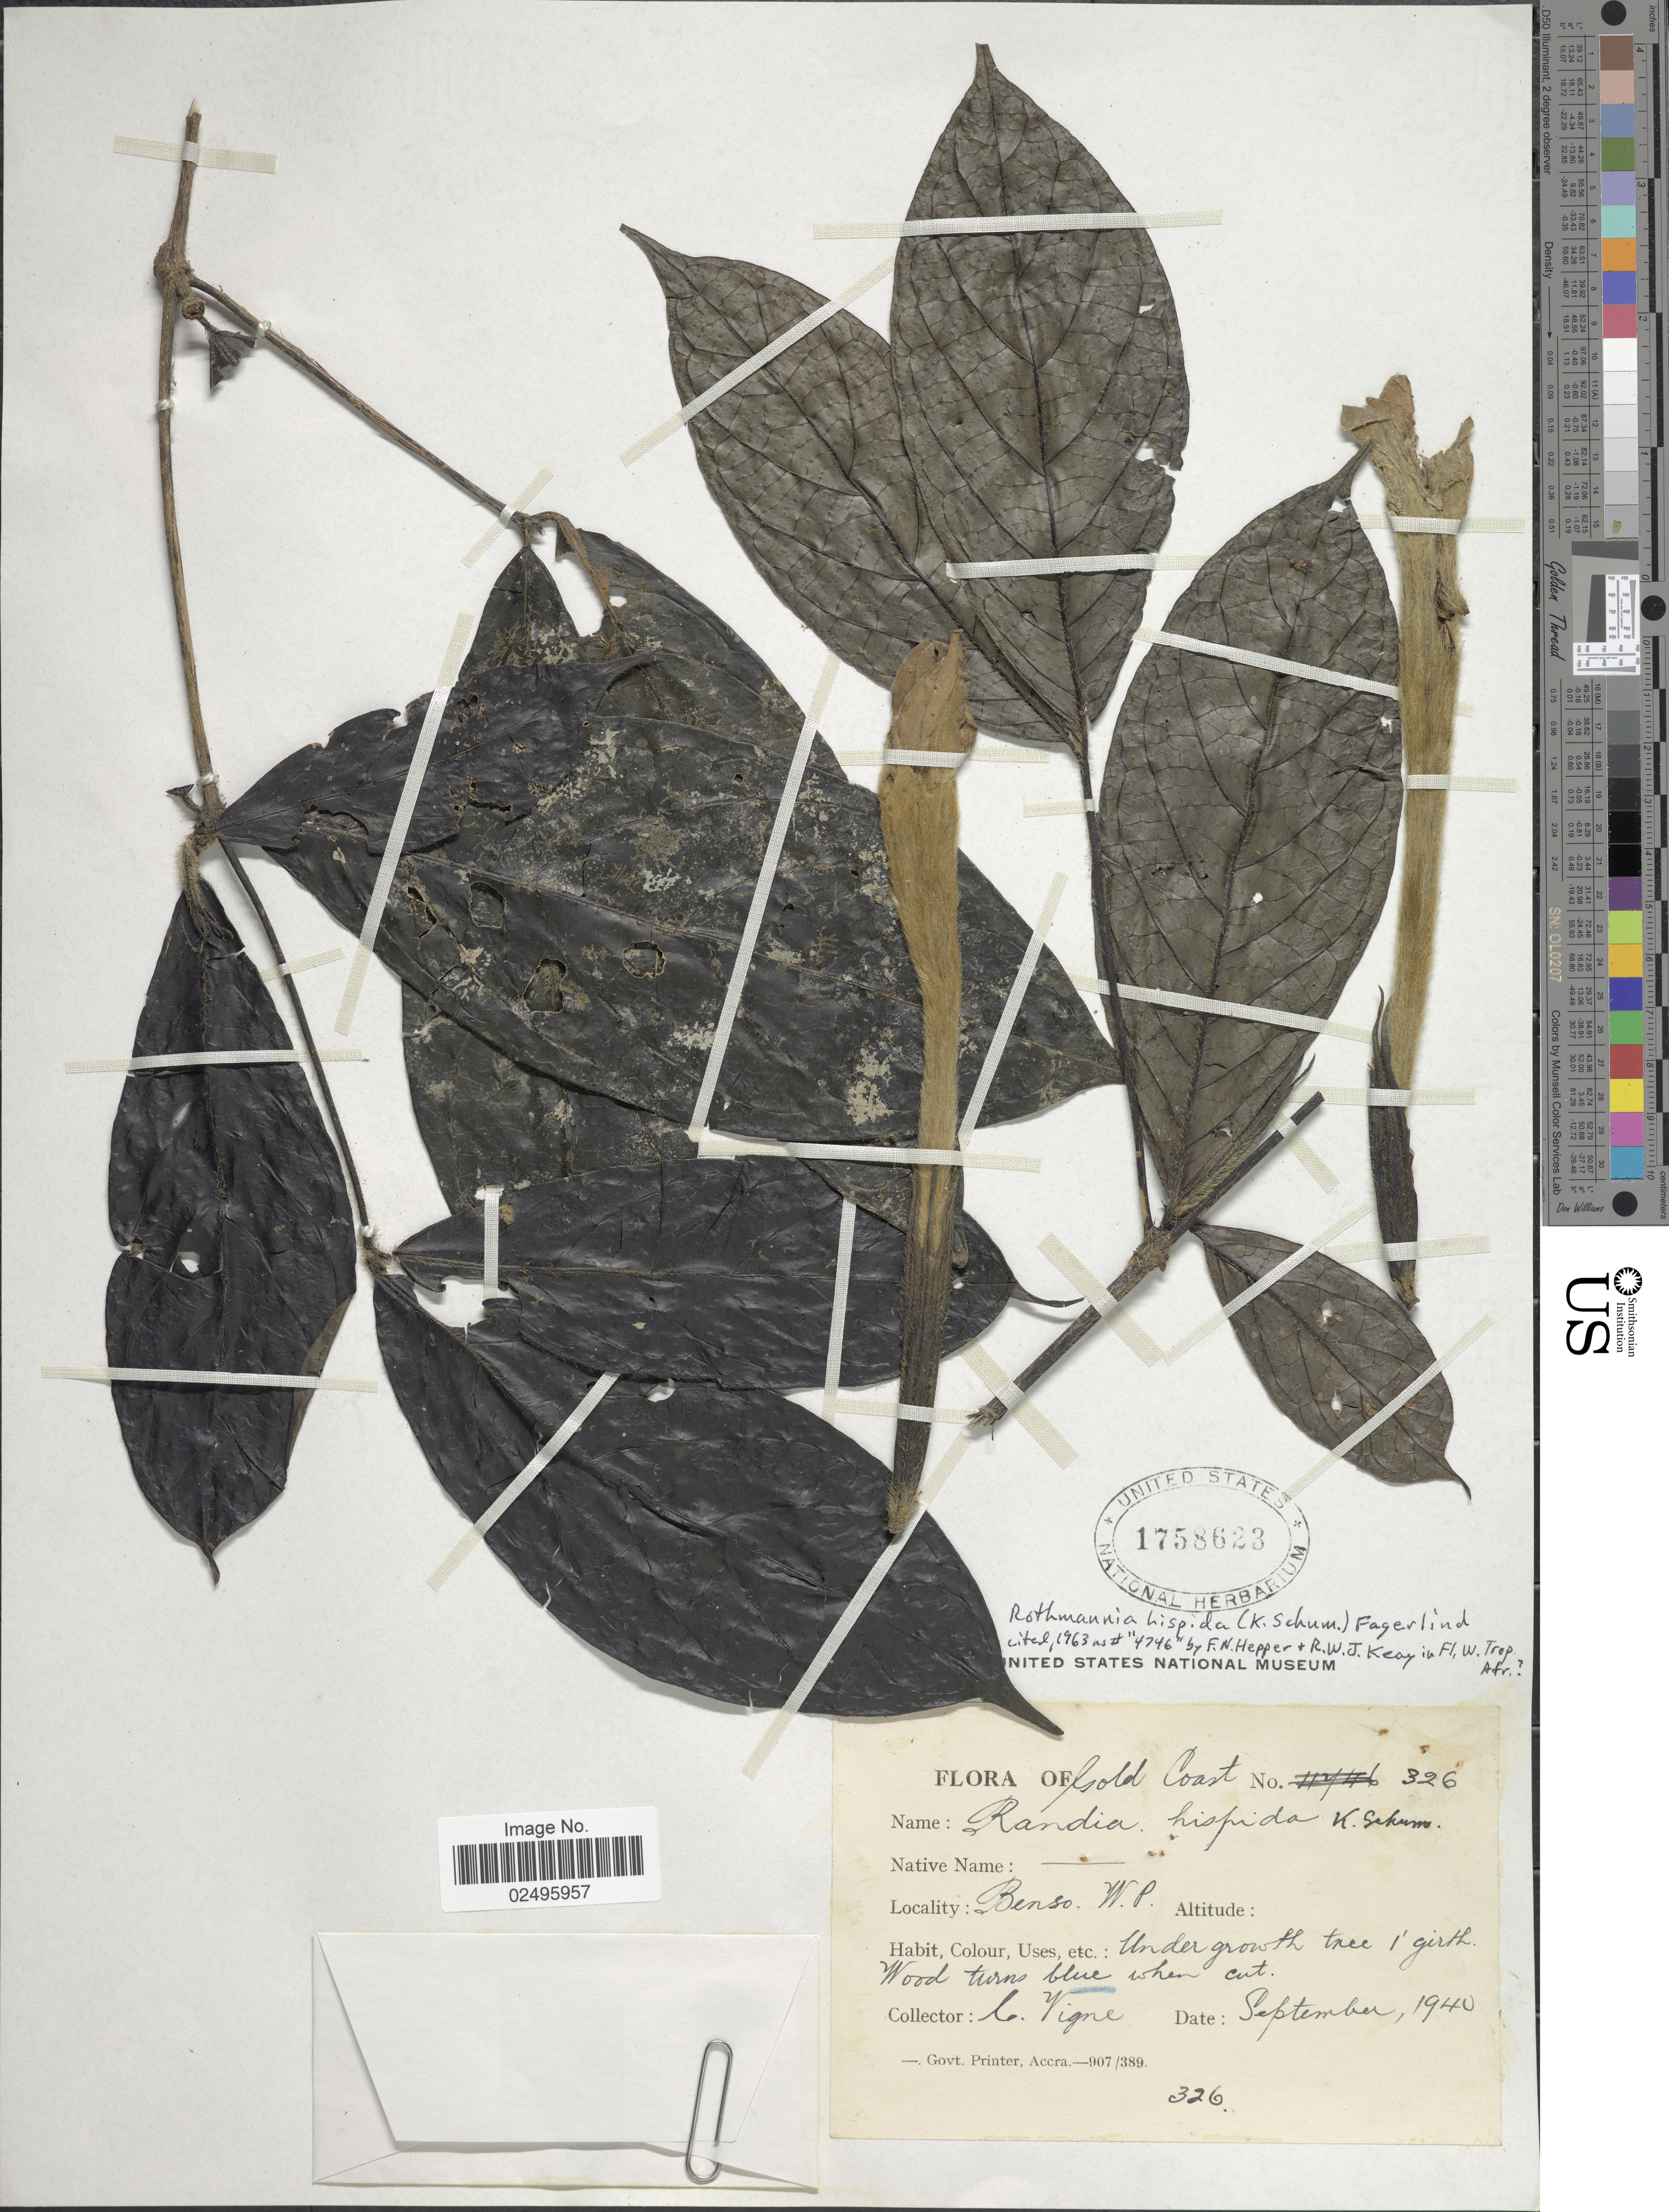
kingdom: Plantae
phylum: Tracheophyta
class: Magnoliopsida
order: Gentianales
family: Rubiaceae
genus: Rothmannia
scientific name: Rothmannia hispida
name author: (K. Schum.) Fagerl.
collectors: C. Vigne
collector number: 326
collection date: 1940-09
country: Ghana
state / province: Western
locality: Gold Coast, Benso, W. P.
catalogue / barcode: US 1758623